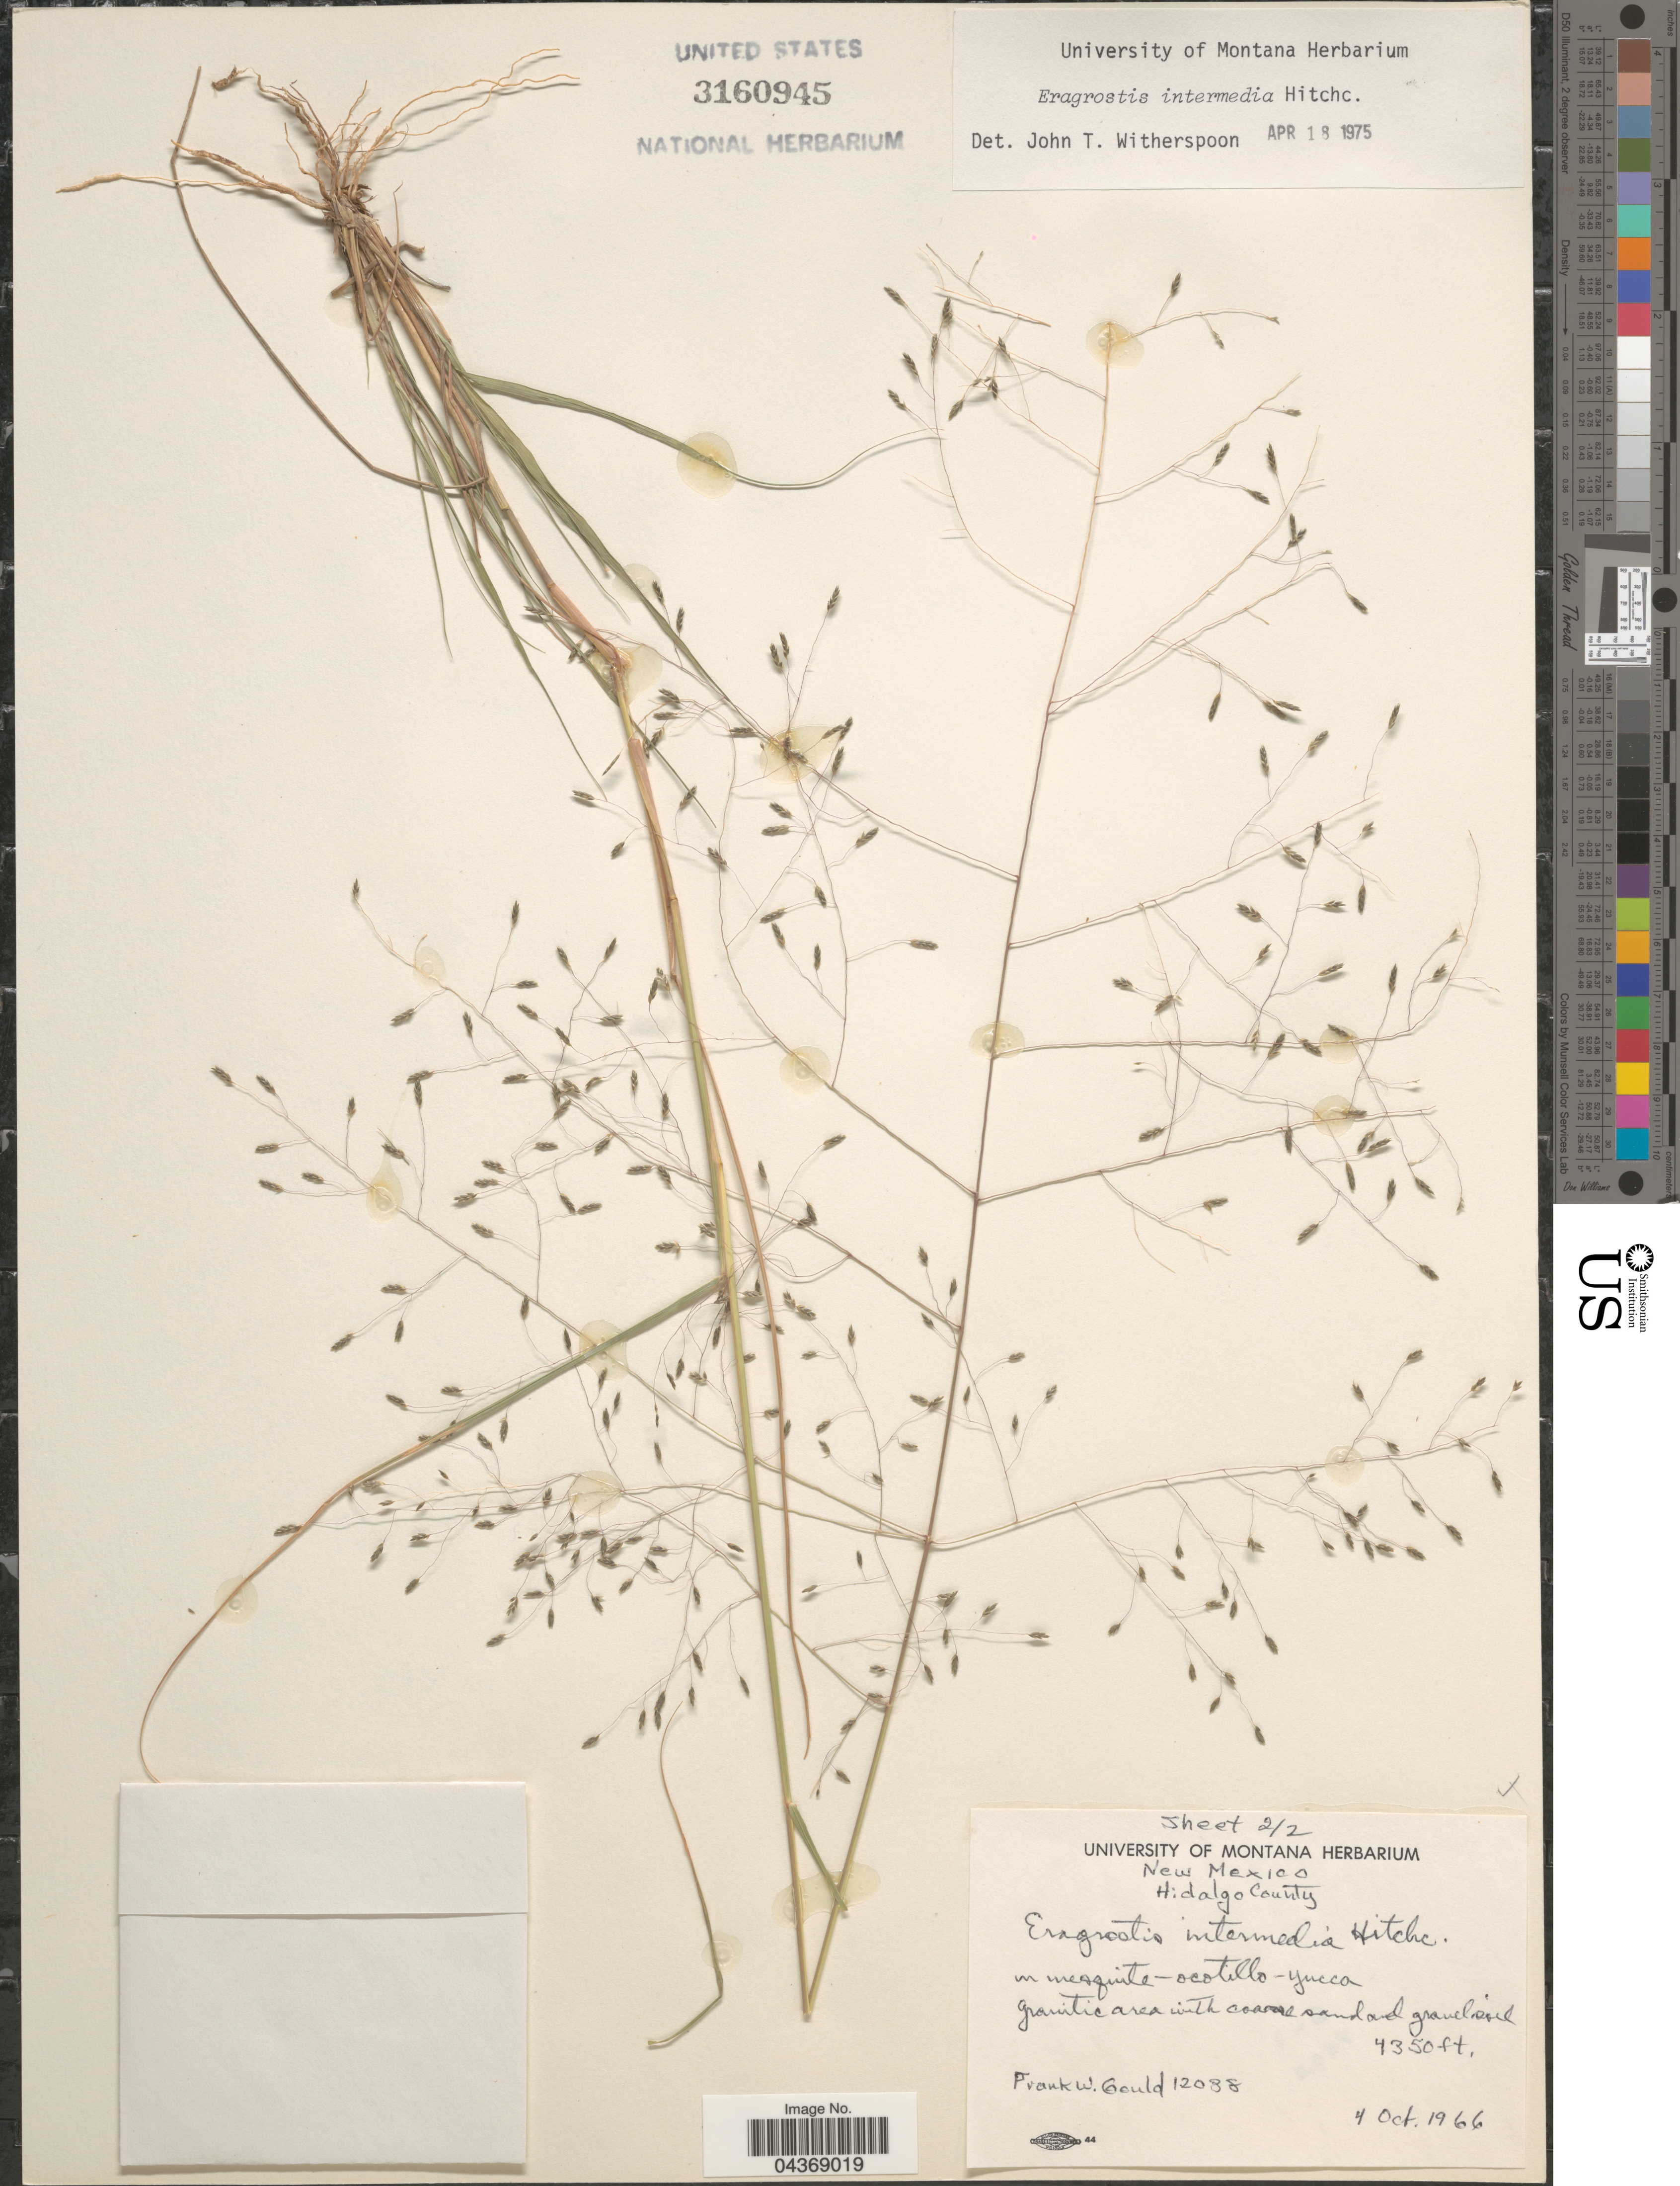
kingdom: Plantae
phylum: Tracheophyta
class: Liliopsida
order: Poales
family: Poaceae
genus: Eragrostis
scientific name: Eragrostis intermedia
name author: Hitchc.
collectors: F. W. Gould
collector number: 12038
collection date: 1966-10-04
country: United States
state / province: New Mexico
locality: Hidalgo County. In mesquite-ocotillo-yucca.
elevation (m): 1326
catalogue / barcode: US 3160945